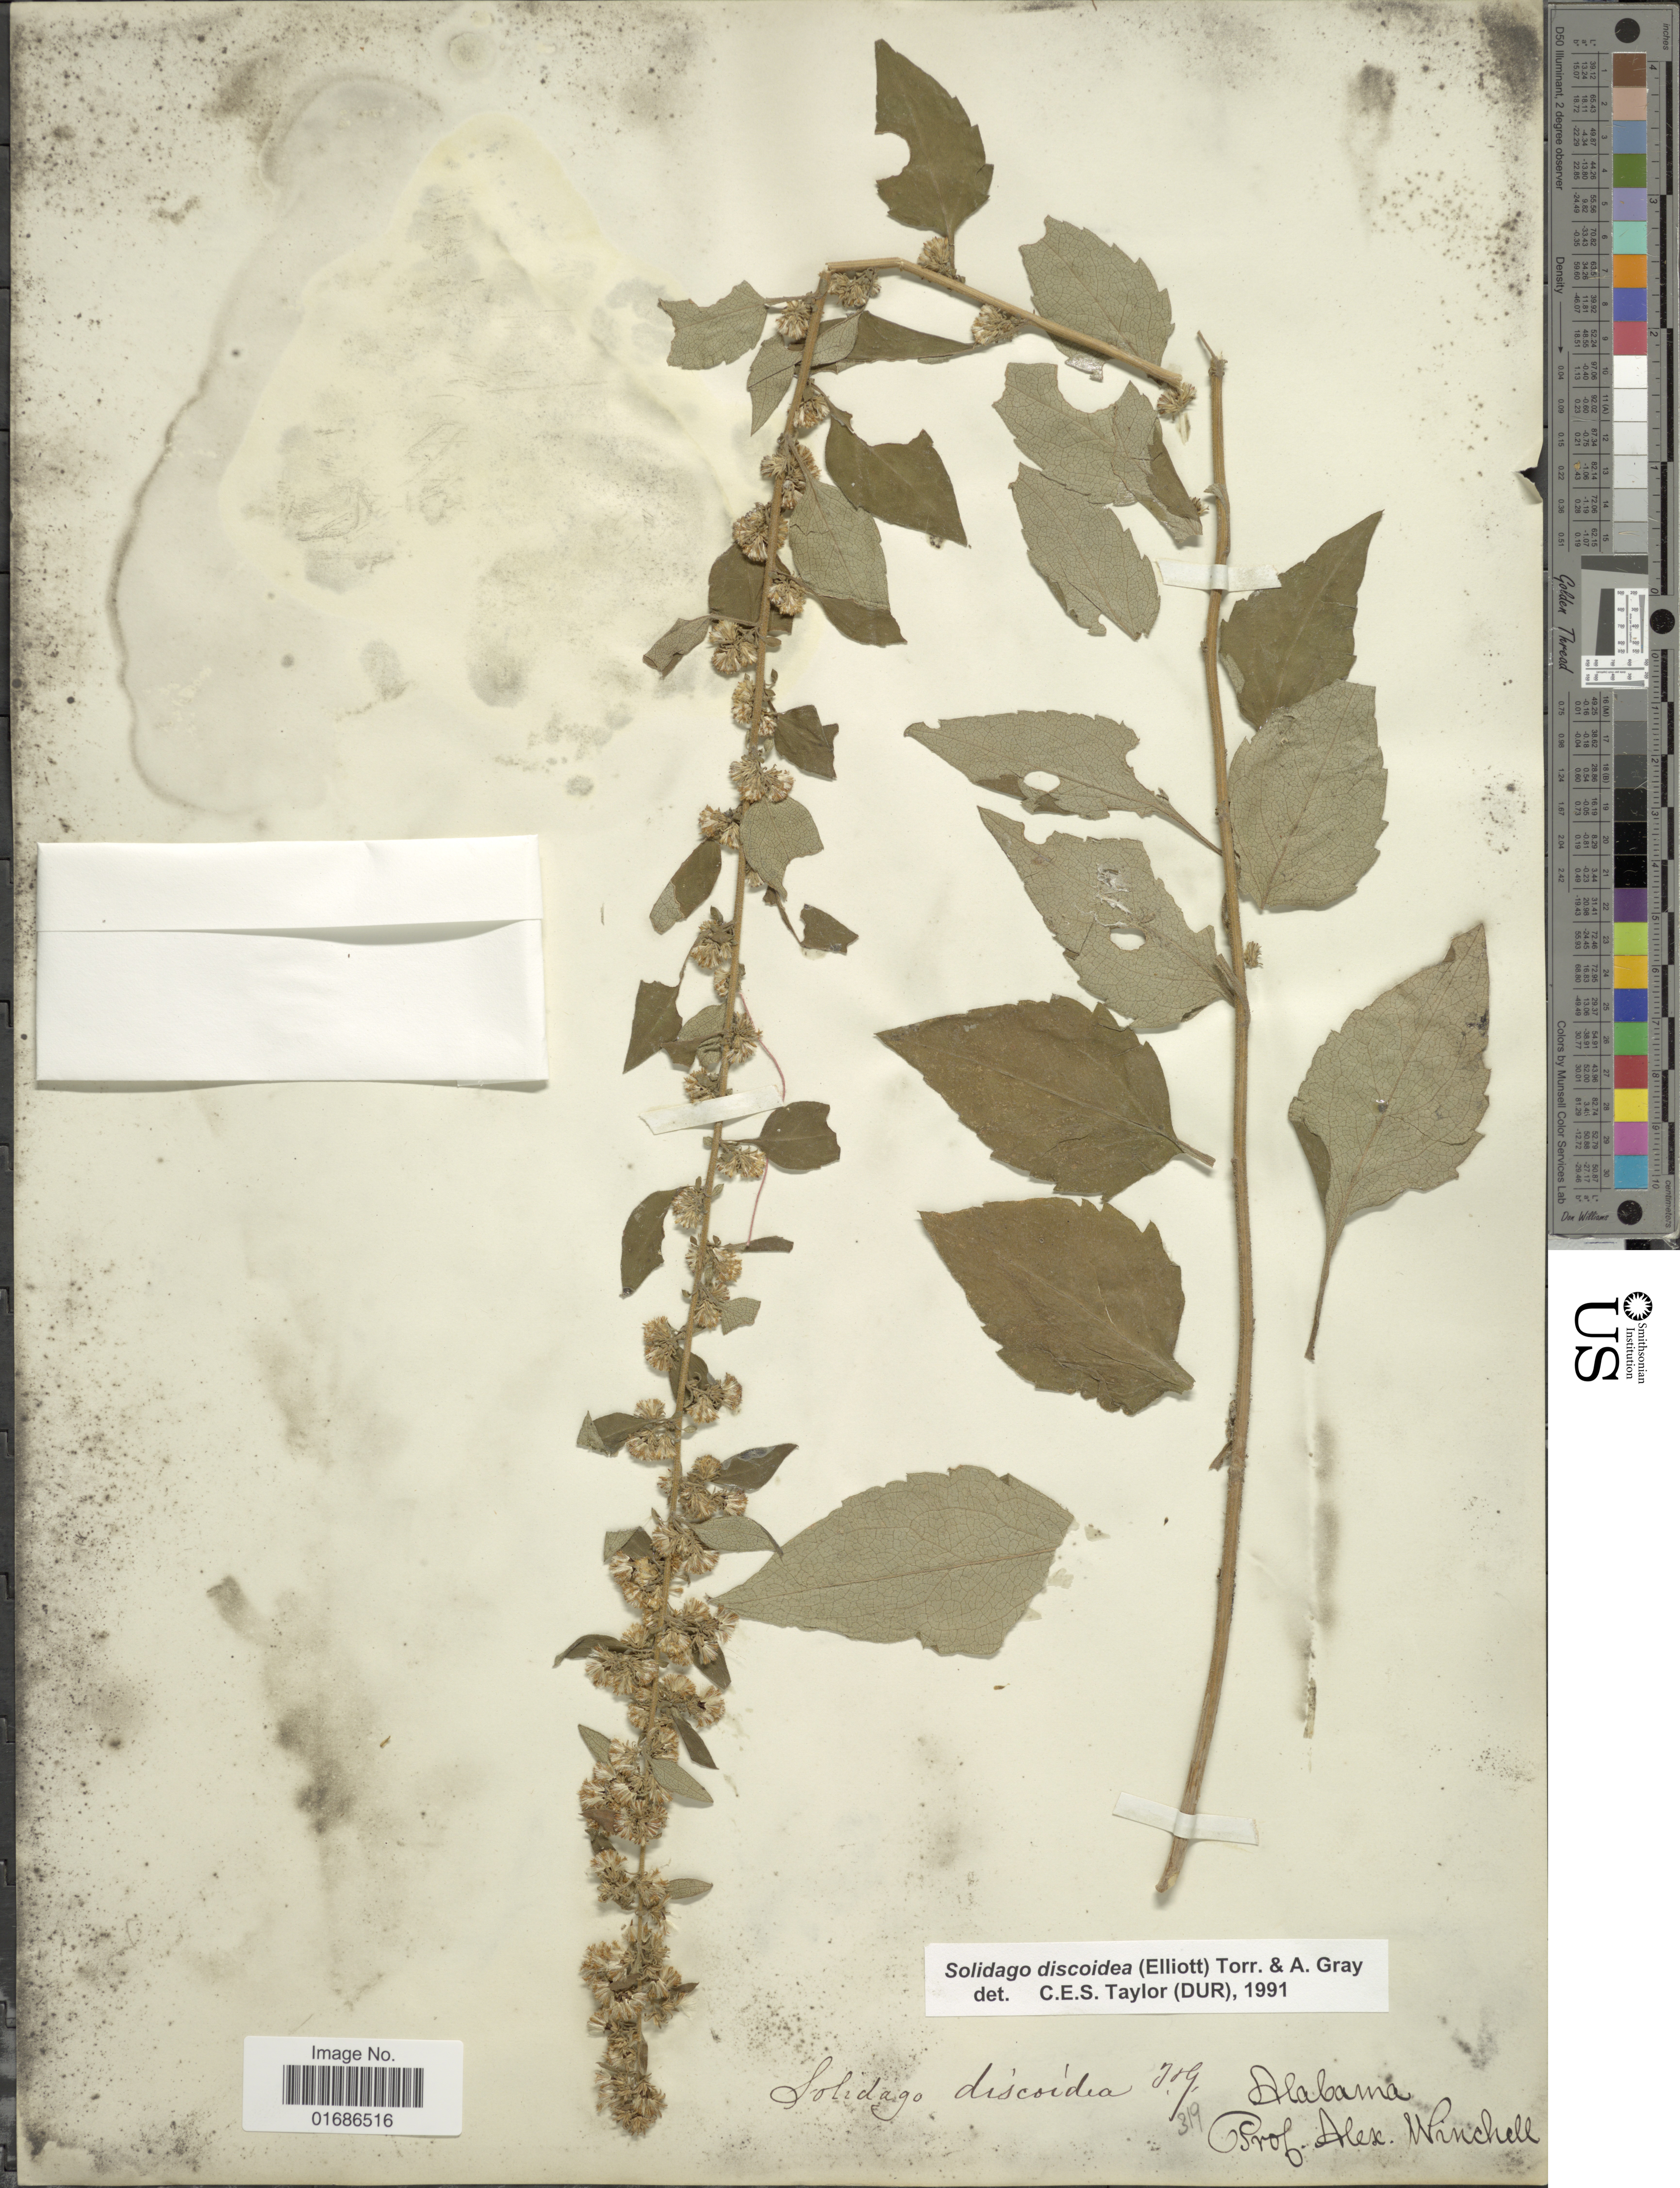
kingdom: Plantae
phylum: Tracheophyta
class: Magnoliopsida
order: Asterales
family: Asteraceae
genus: Solidago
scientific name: Solidago discoidea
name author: (Elliott) Torr. & A. Gray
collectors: A. Winchell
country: United States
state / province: Alabama